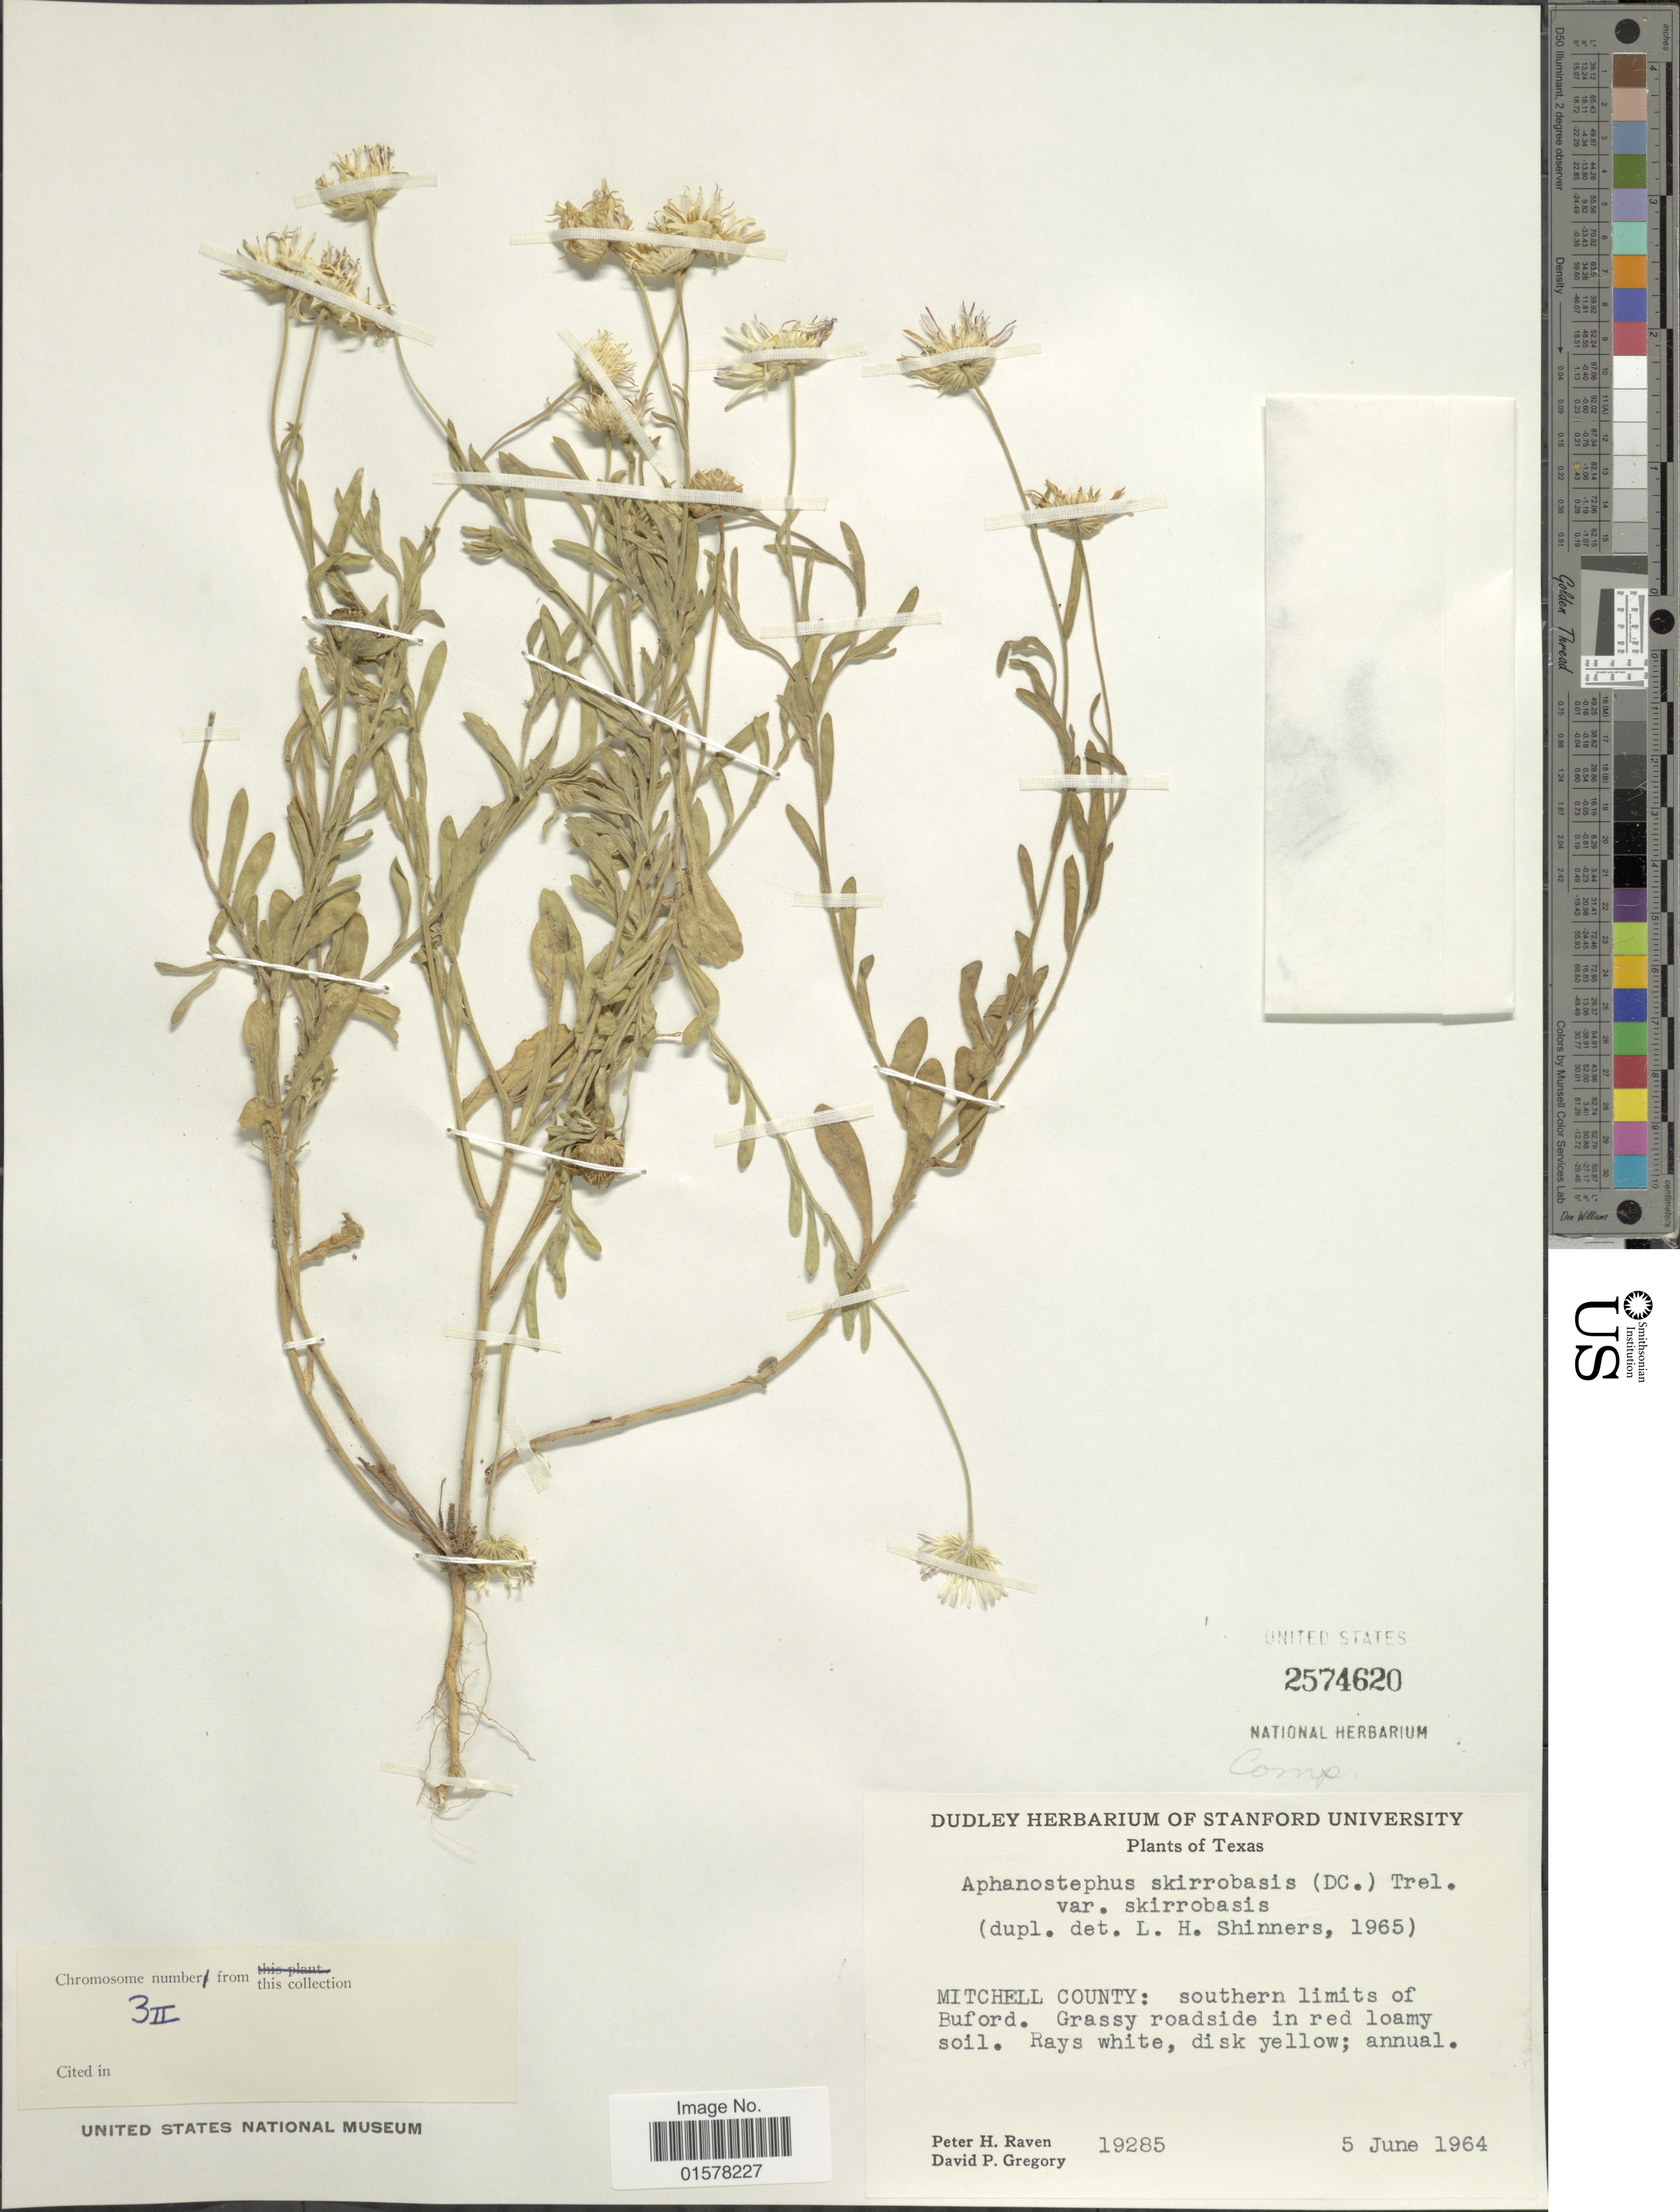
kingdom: Plantae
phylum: Tracheophyta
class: Magnoliopsida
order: Asterales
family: Asteraceae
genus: Aphanostephus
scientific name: Aphanostephus skirrhobasis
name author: (DC.) Trel. ex Coville & Branner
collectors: P. Raven & D. Gregory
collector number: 19285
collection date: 1964-06-05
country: United States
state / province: Texas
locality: Texas. Mitchell County: southern limits of Buford.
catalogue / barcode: US 2574620